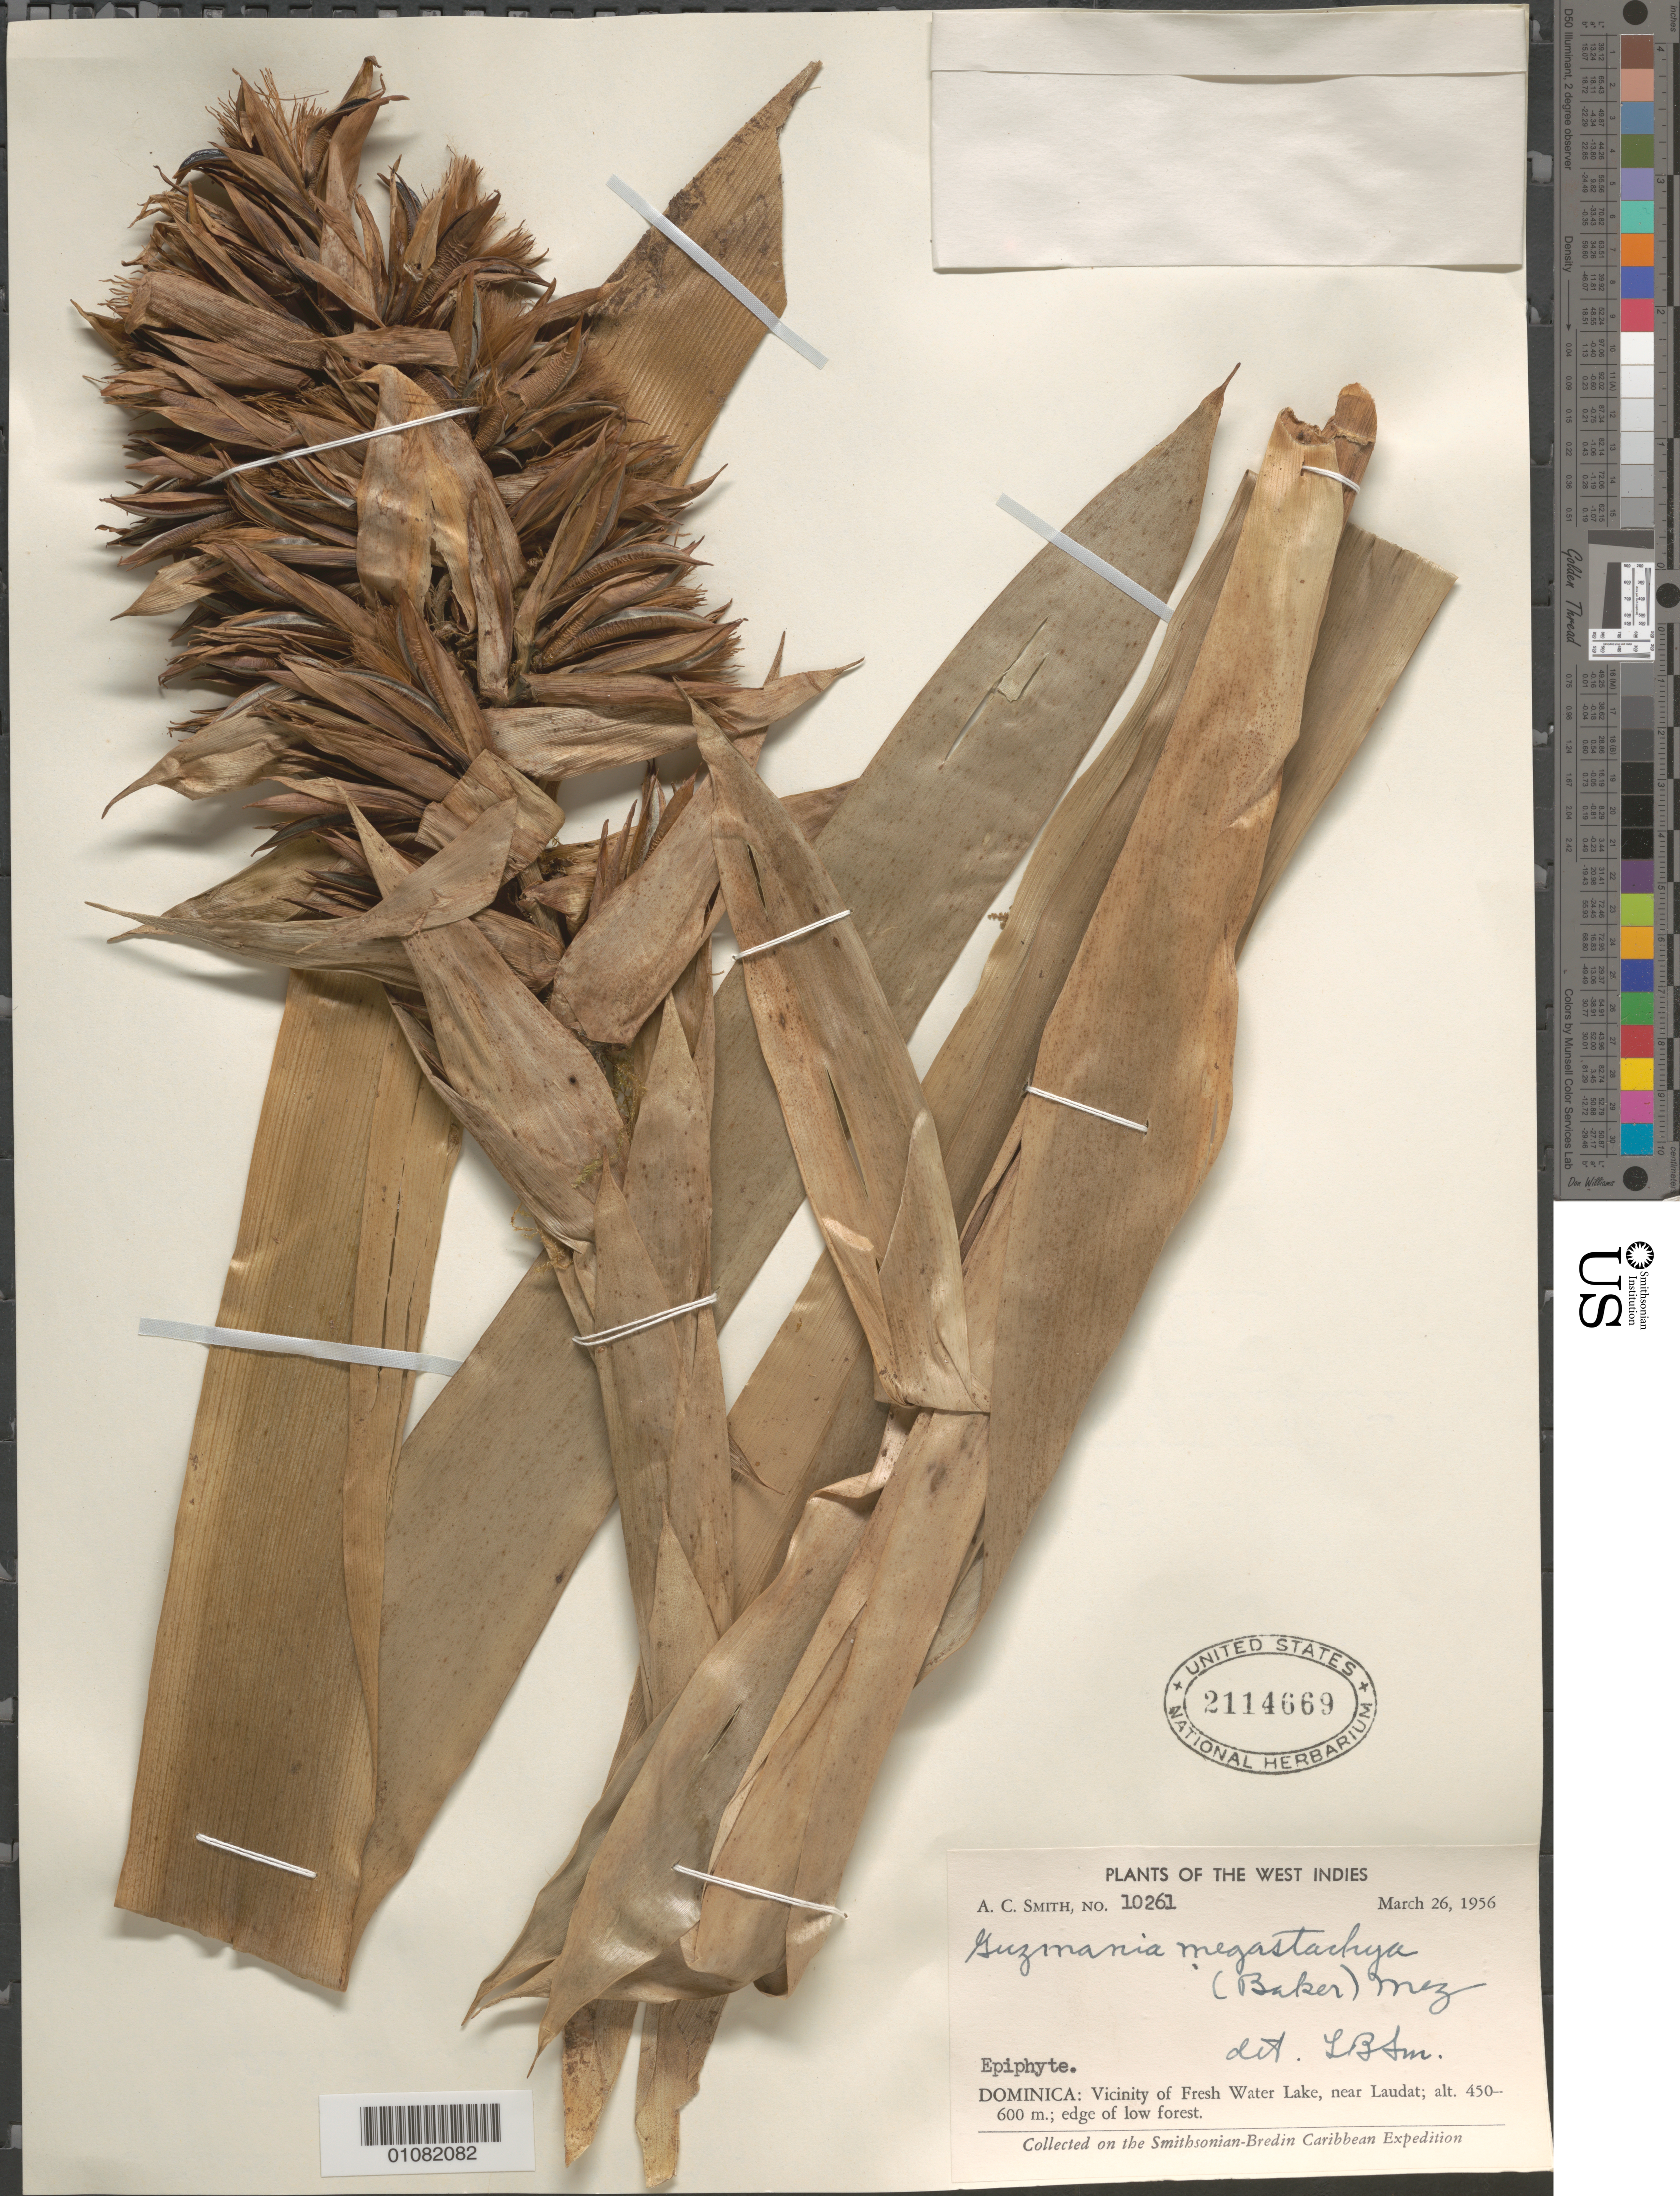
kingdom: Plantae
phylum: Tracheophyta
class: Liliopsida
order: Poales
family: Bromeliaceae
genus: Guzmania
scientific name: Guzmania megastachya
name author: (Baker) Mez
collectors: A. C. Smith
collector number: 10261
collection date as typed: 26 Mar 1956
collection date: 1956-03-26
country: Dominica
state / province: St. George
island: Dominica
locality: Vicinity of Fresh Water Lake, near Laudat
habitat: edge of low forest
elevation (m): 450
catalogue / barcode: US 2114669